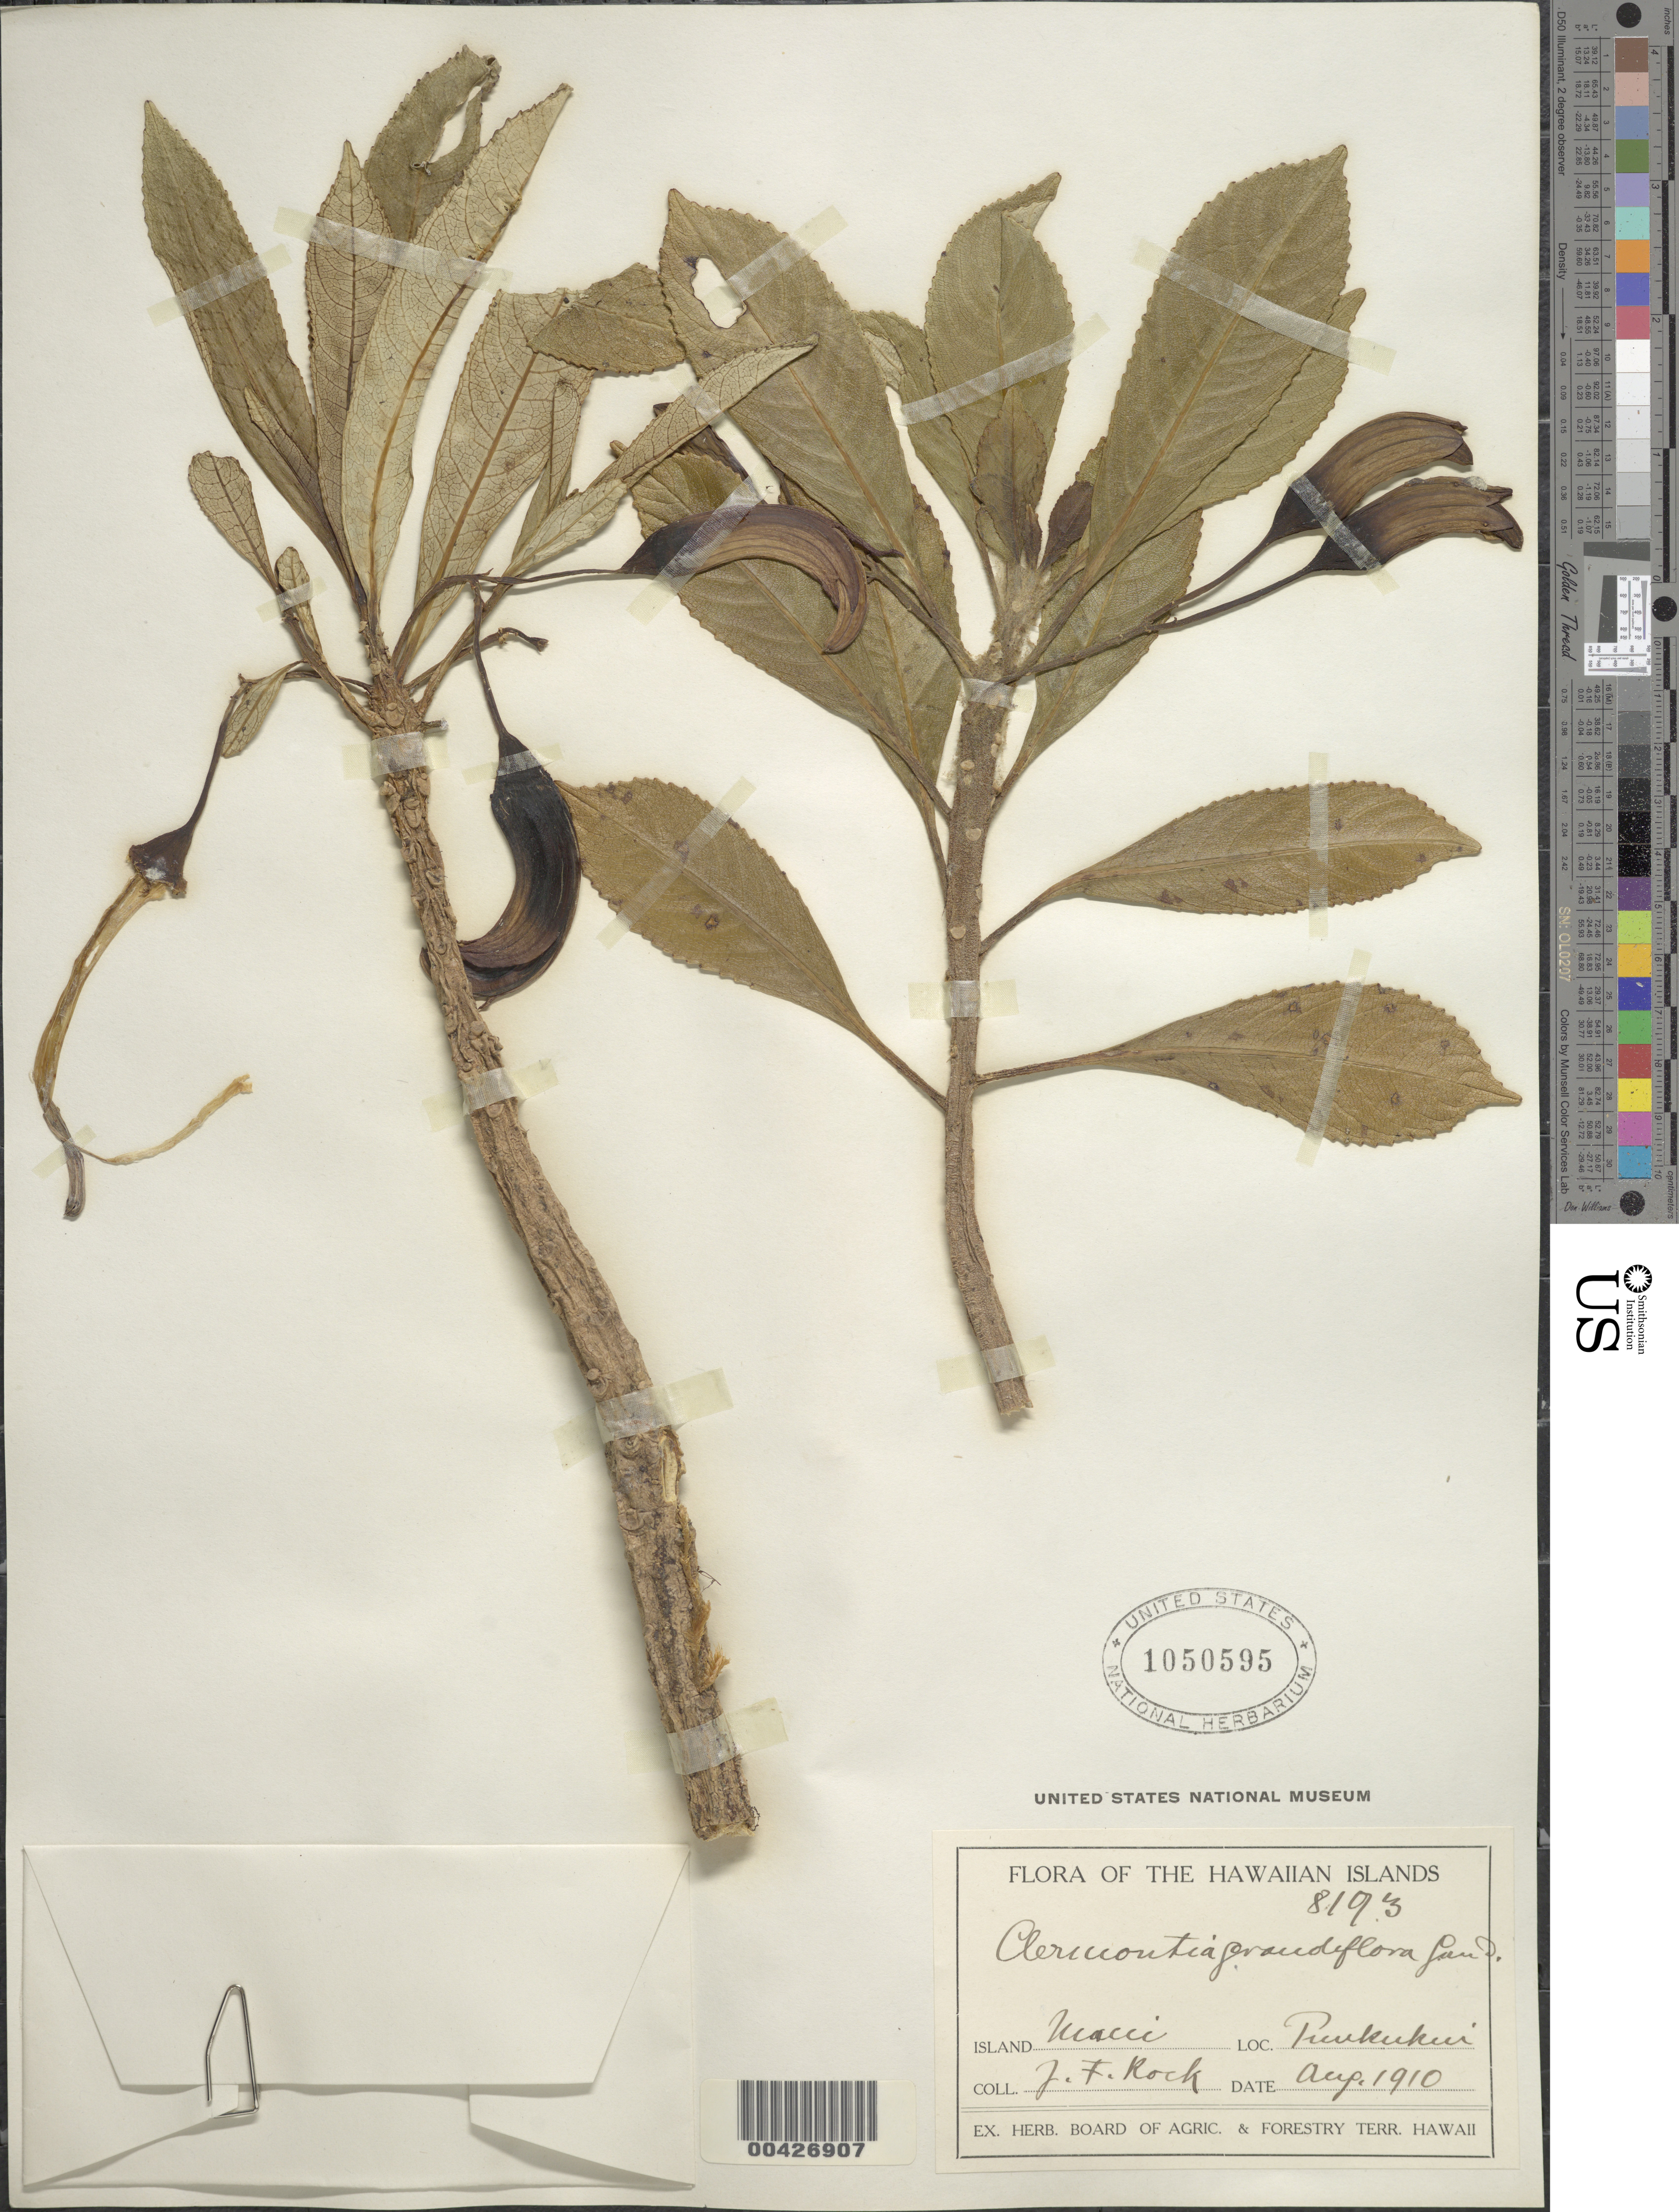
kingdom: Plantae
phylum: Tracheophyta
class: Magnoliopsida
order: Asterales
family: Campanulaceae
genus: Clermontia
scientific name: Clermontia grandiflora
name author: Gaudich.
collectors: J. F. Rock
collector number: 8193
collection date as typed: Aug 1910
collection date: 1910-08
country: United States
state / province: Hawaii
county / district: Maui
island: Maui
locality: Puu Kukui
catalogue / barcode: US 1050595